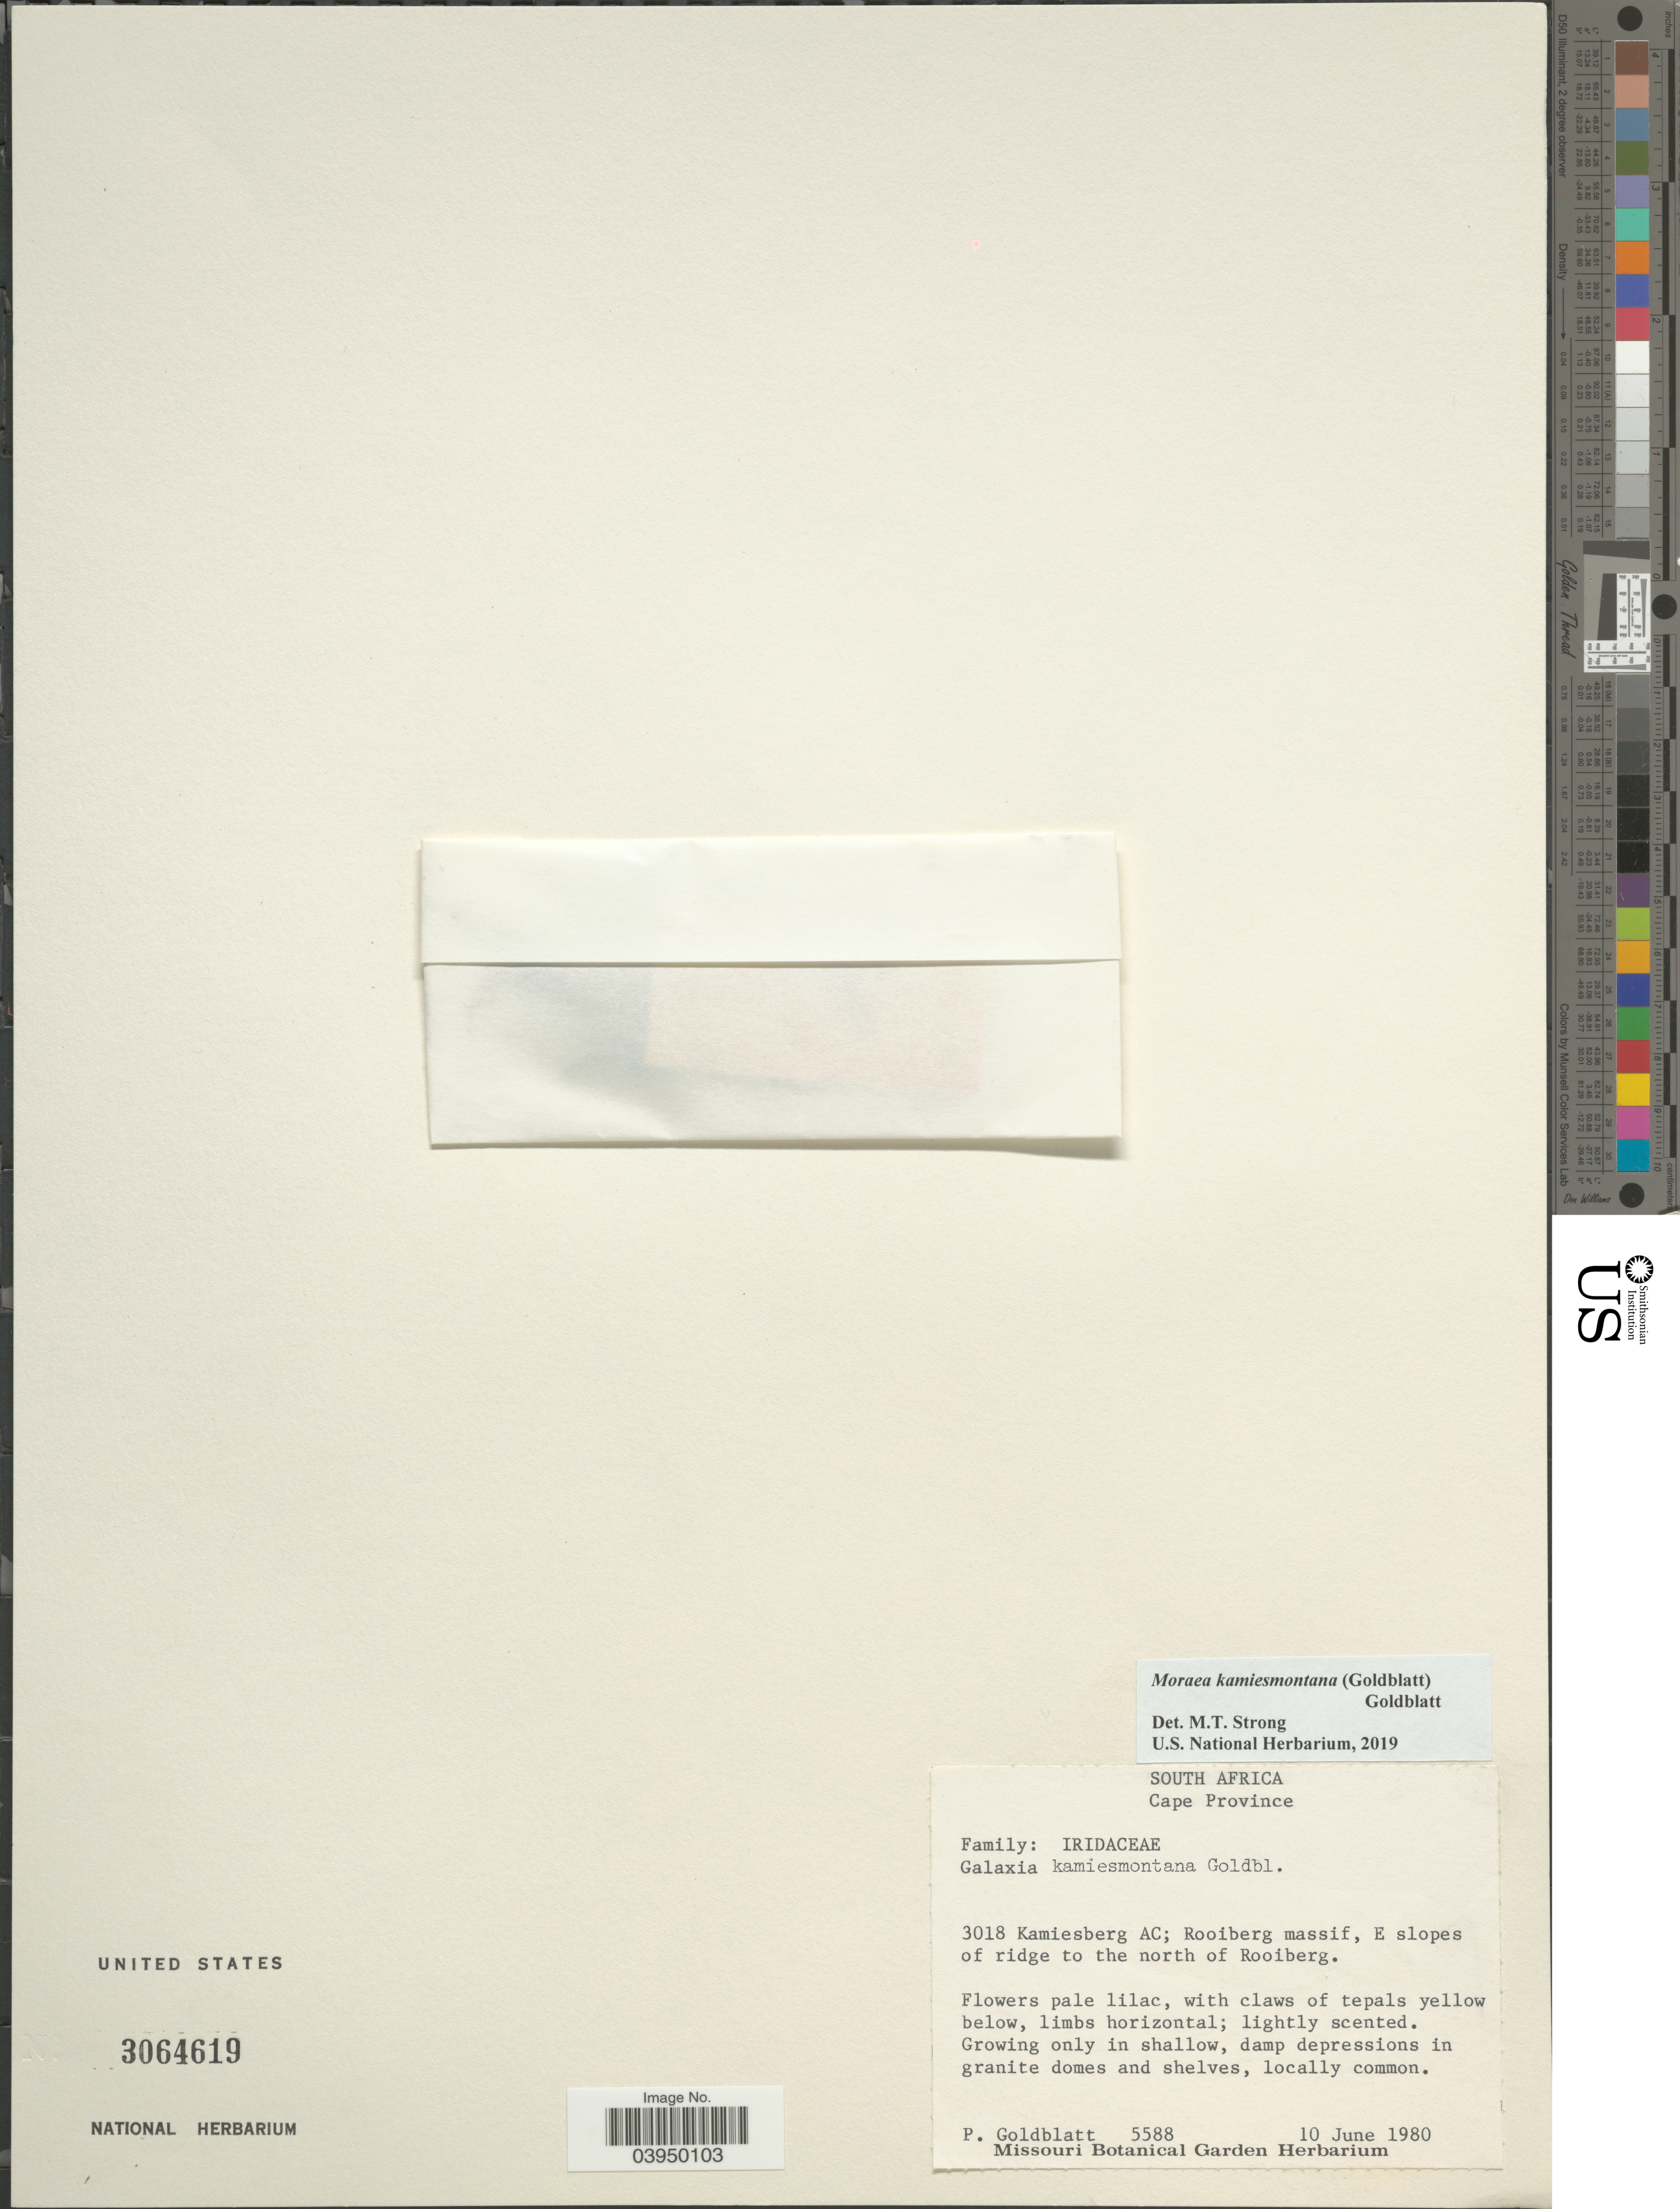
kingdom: Plantae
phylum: Tracheophyta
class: Liliopsida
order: Asparagales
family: Iridaceae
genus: Moraea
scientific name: Moraea kamiesmontana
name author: (Goldblatt) Goldblatt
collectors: P. Goldblatt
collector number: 5588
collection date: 1980-06-10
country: South Africa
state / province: Northern Cape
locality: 3018 Kamiesberg AC; Rooiberg massif, E slopes of ridge to the north of Rooiberg.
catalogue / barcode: US 3064619